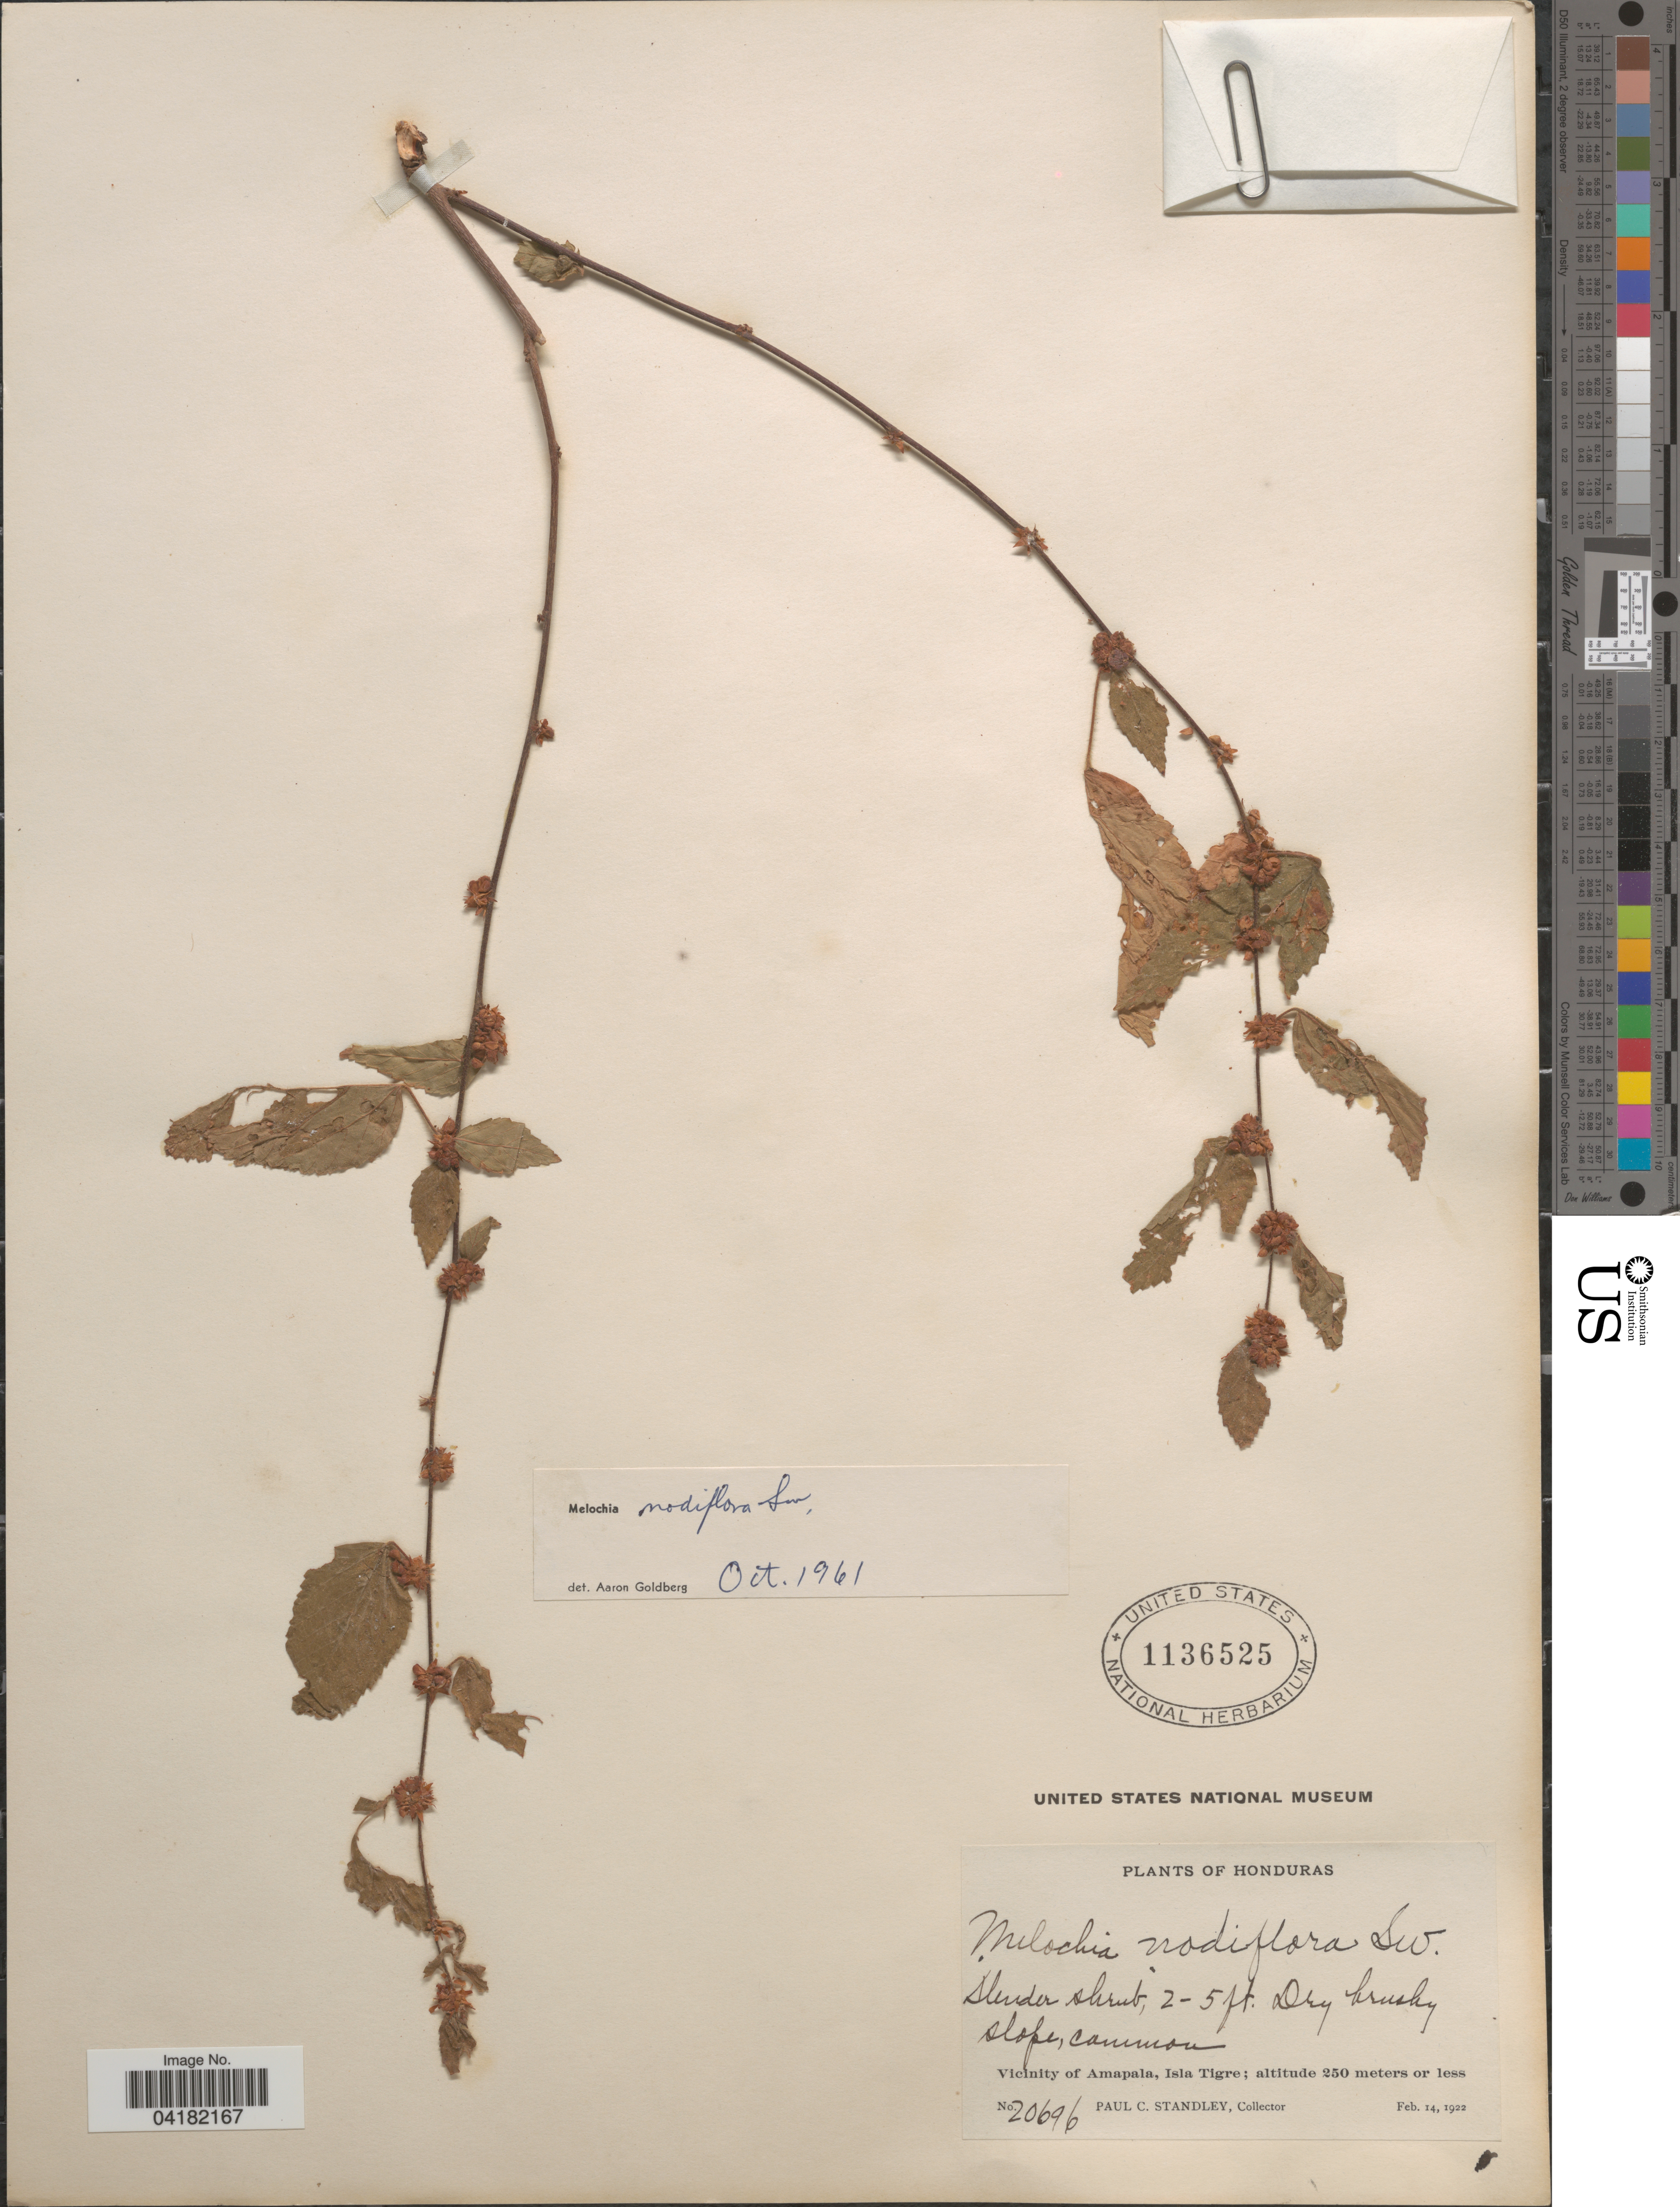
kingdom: Plantae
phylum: Tracheophyta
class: Magnoliopsida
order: Malvales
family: Malvaceae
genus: Melochia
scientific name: Melochia nodiflora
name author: Sw.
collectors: P. C. Standley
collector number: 20696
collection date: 1922-02-14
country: Honduras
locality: Vicinity of Amapala, Isla Tigre.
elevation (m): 250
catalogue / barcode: US 1136525